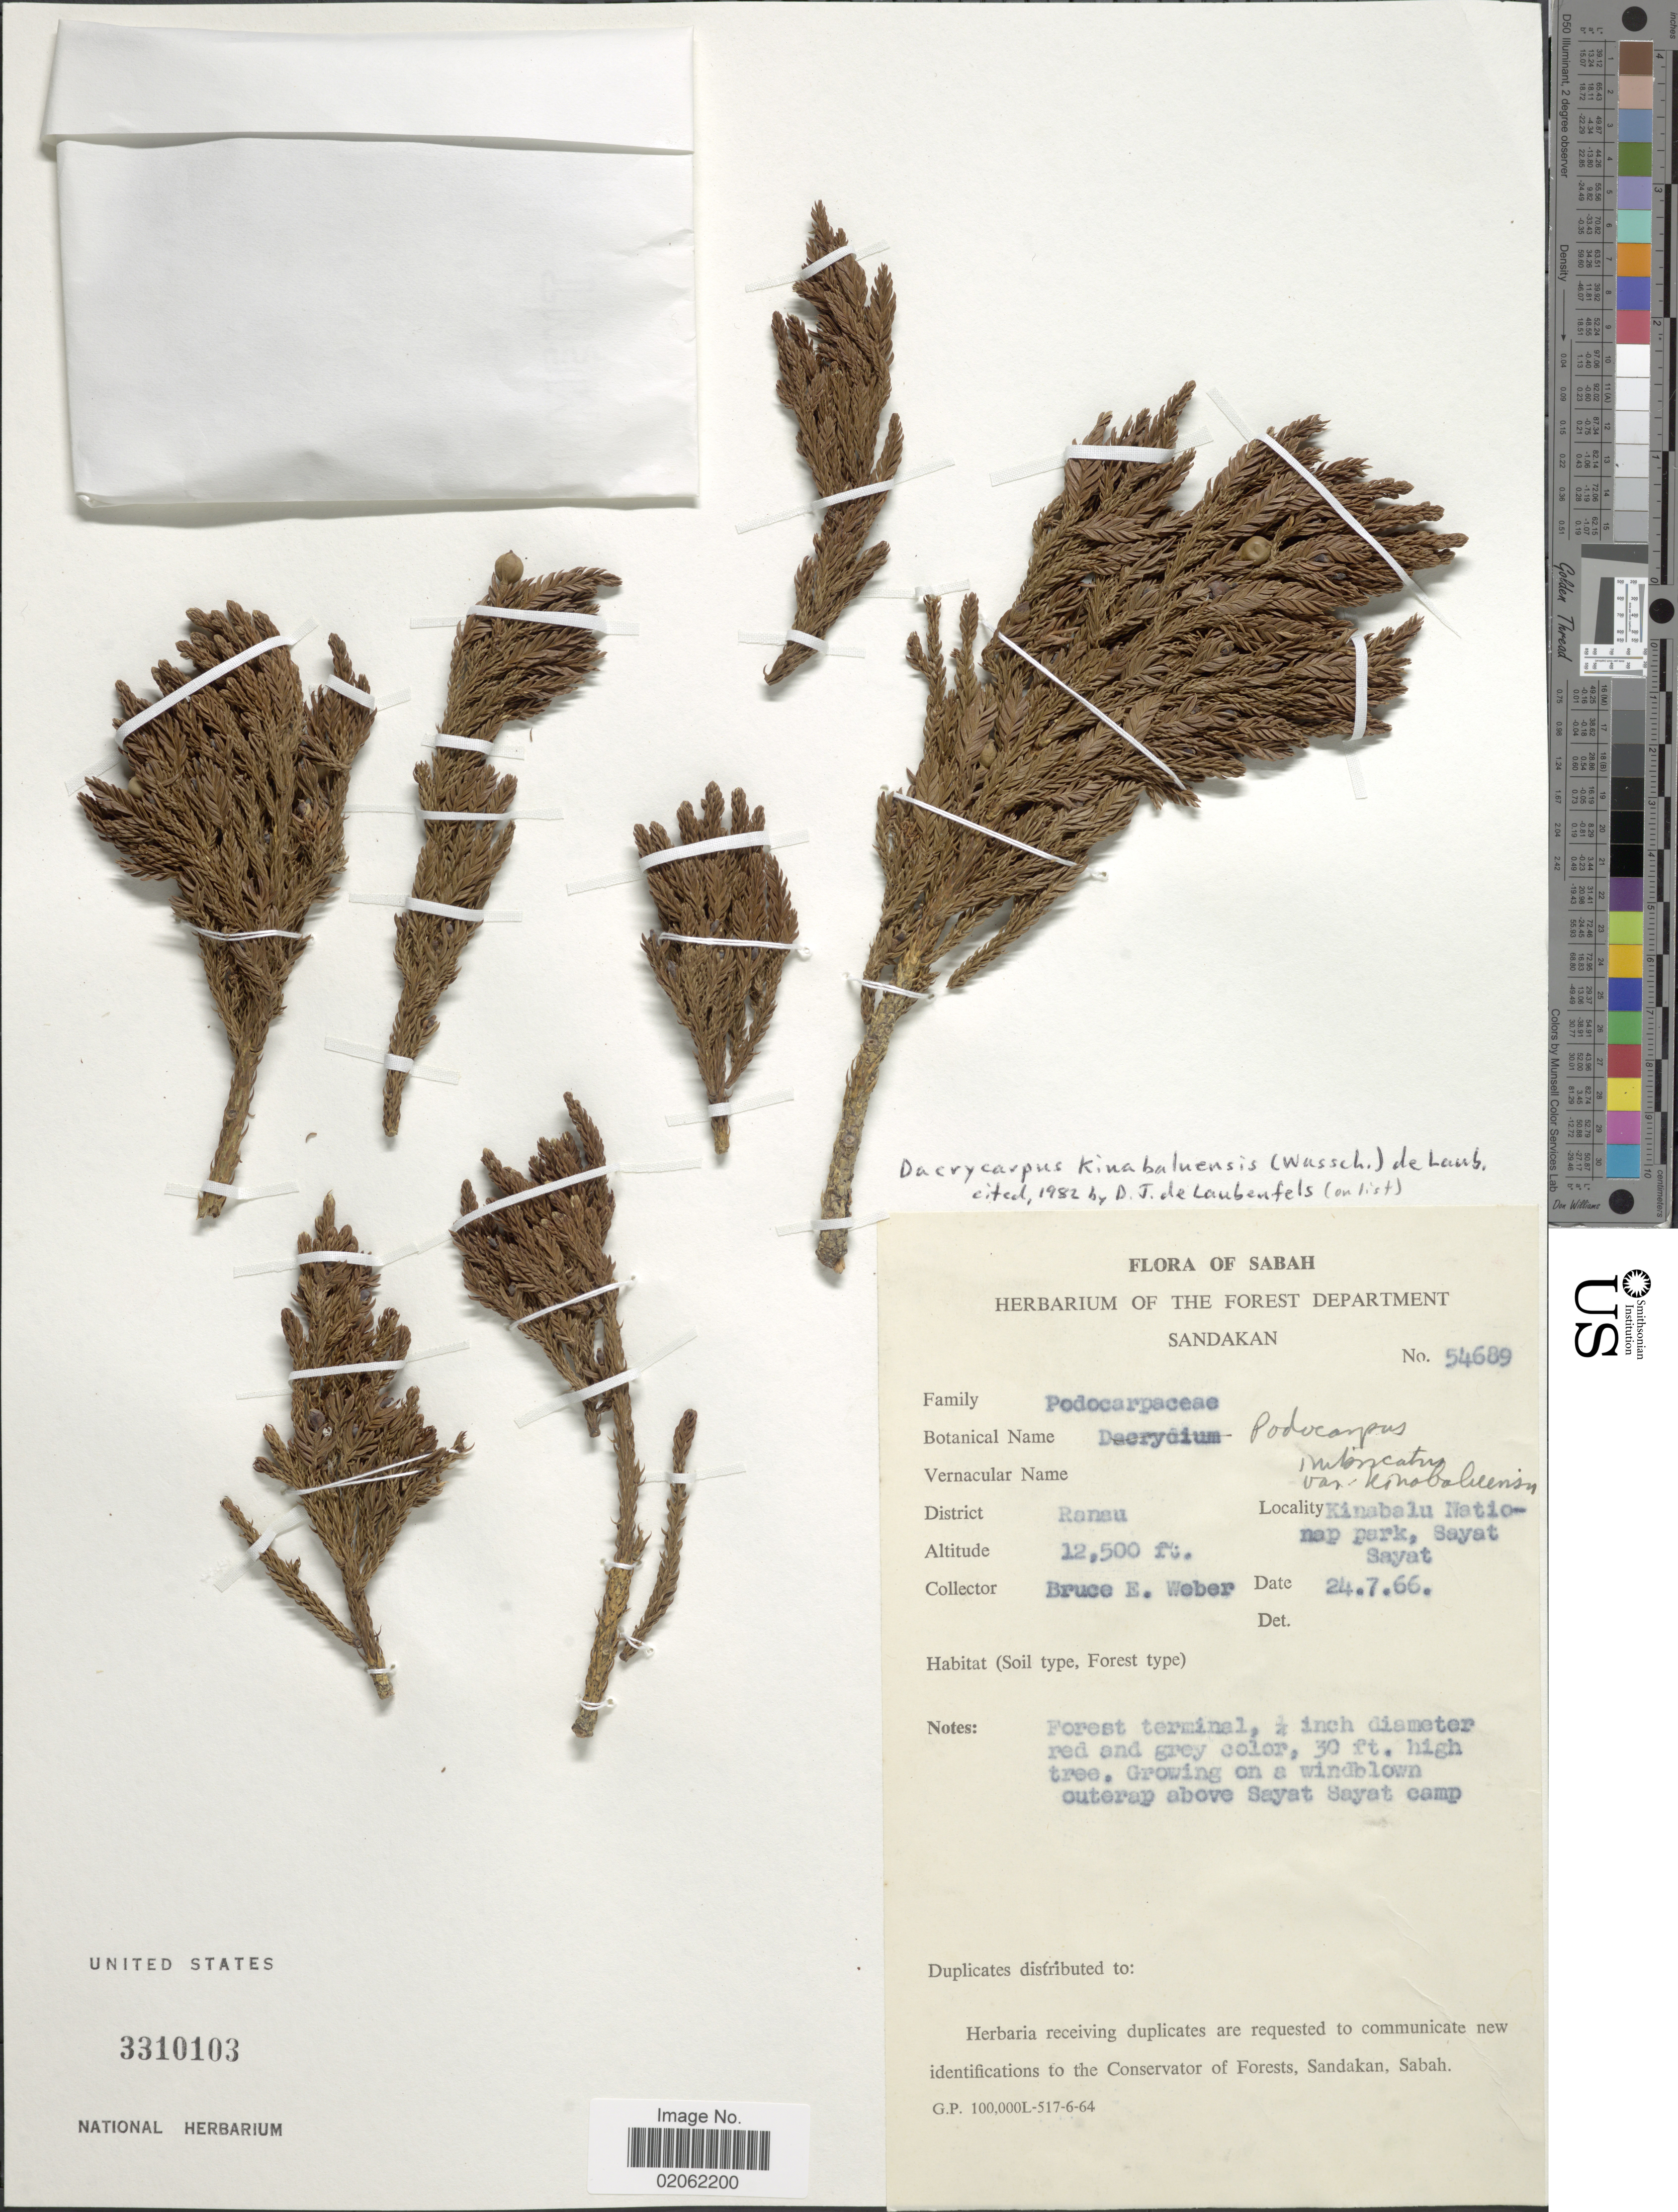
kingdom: Plantae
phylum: Tracheophyta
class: Pinopsida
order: Pinales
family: Podocarpaceae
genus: Dacrycarpus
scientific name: Dacrycarpus kinabaluensis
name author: (Wasscher) de Laub.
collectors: B. E. Weber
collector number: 54689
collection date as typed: Transcribed d/m/y: 24/7/66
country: Malaysia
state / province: Sabah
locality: District Ranau, Kinabalu National park, Sayat Sayat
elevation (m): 3810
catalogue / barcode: US 3310103